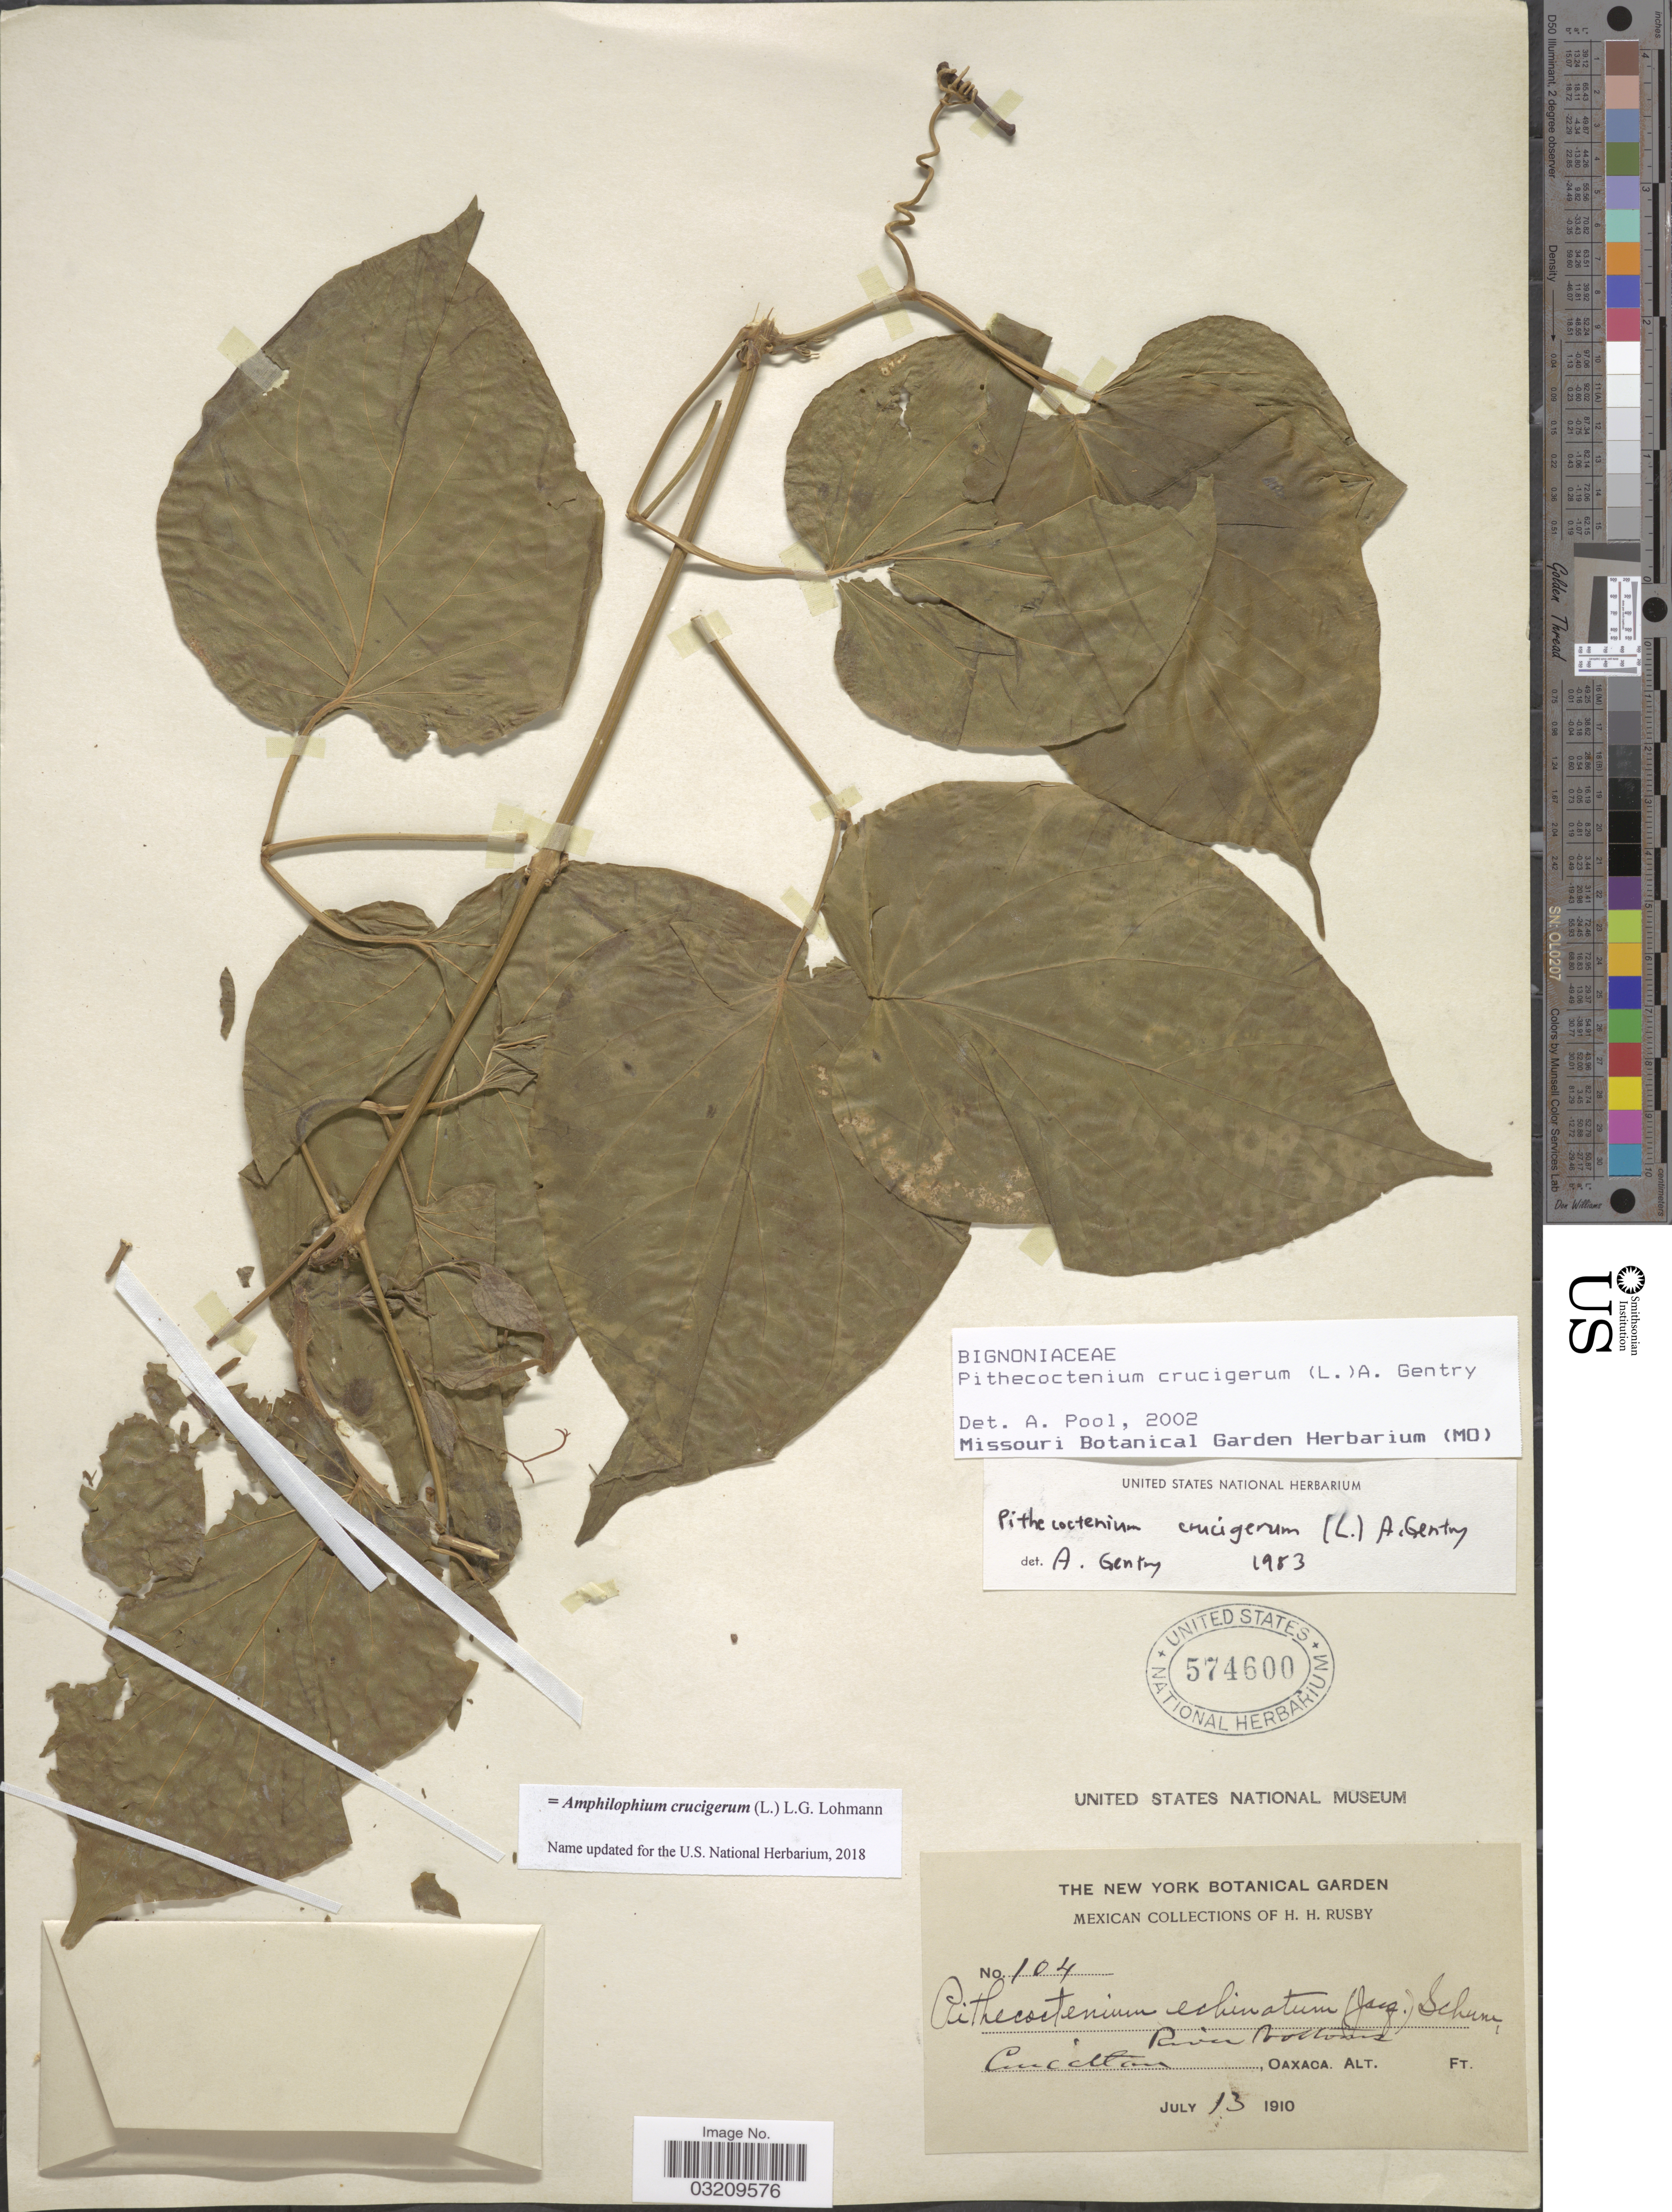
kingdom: Plantae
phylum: Tracheophyta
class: Magnoliopsida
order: Lamiales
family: Bignoniaceae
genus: Amphilophium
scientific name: Amphilophium crucigerum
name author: (L.) L.G. Lohmann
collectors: H. H. Rusby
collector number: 104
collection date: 1910-07-13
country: Mexico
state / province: Oaxaca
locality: Cuicatlan River bottoms.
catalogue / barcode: US 574600